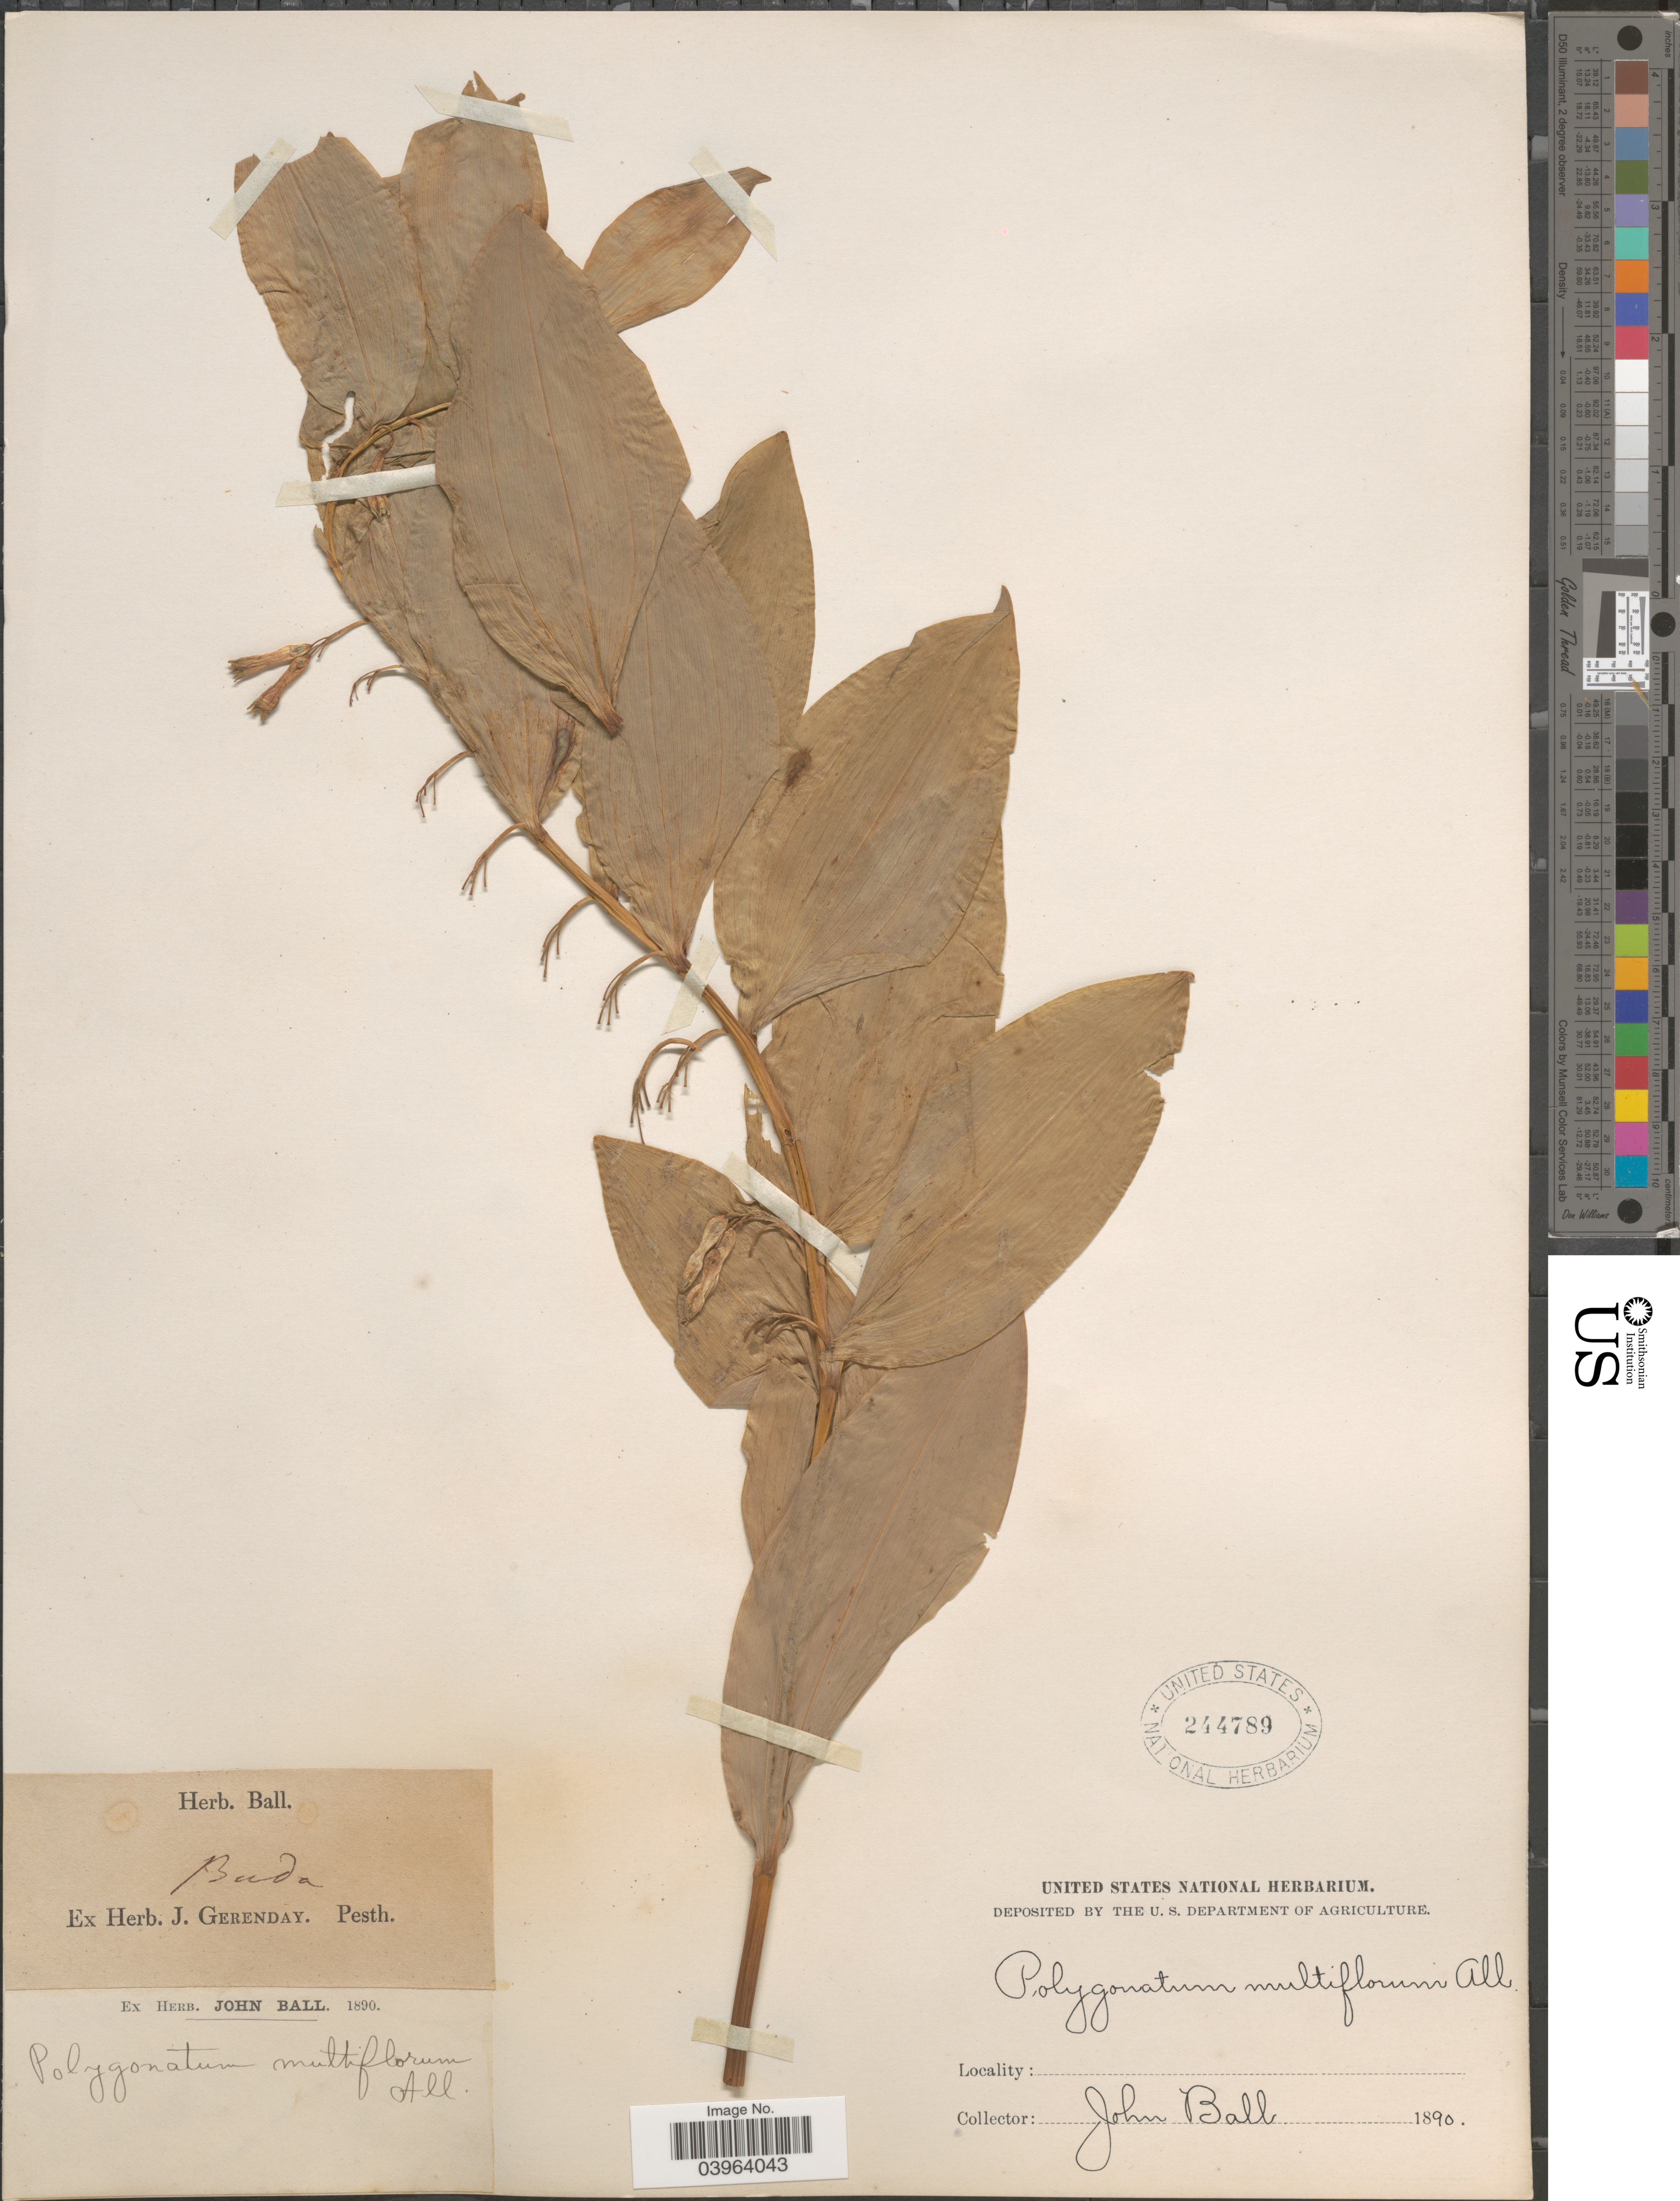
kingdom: Plantae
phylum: Tracheophyta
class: Liliopsida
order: Asparagales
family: Asparagaceae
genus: Polygonatum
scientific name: Polygonatum multiflorum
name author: (L.) All.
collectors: J. Ball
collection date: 1890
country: Hungary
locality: Buda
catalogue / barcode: US 244789